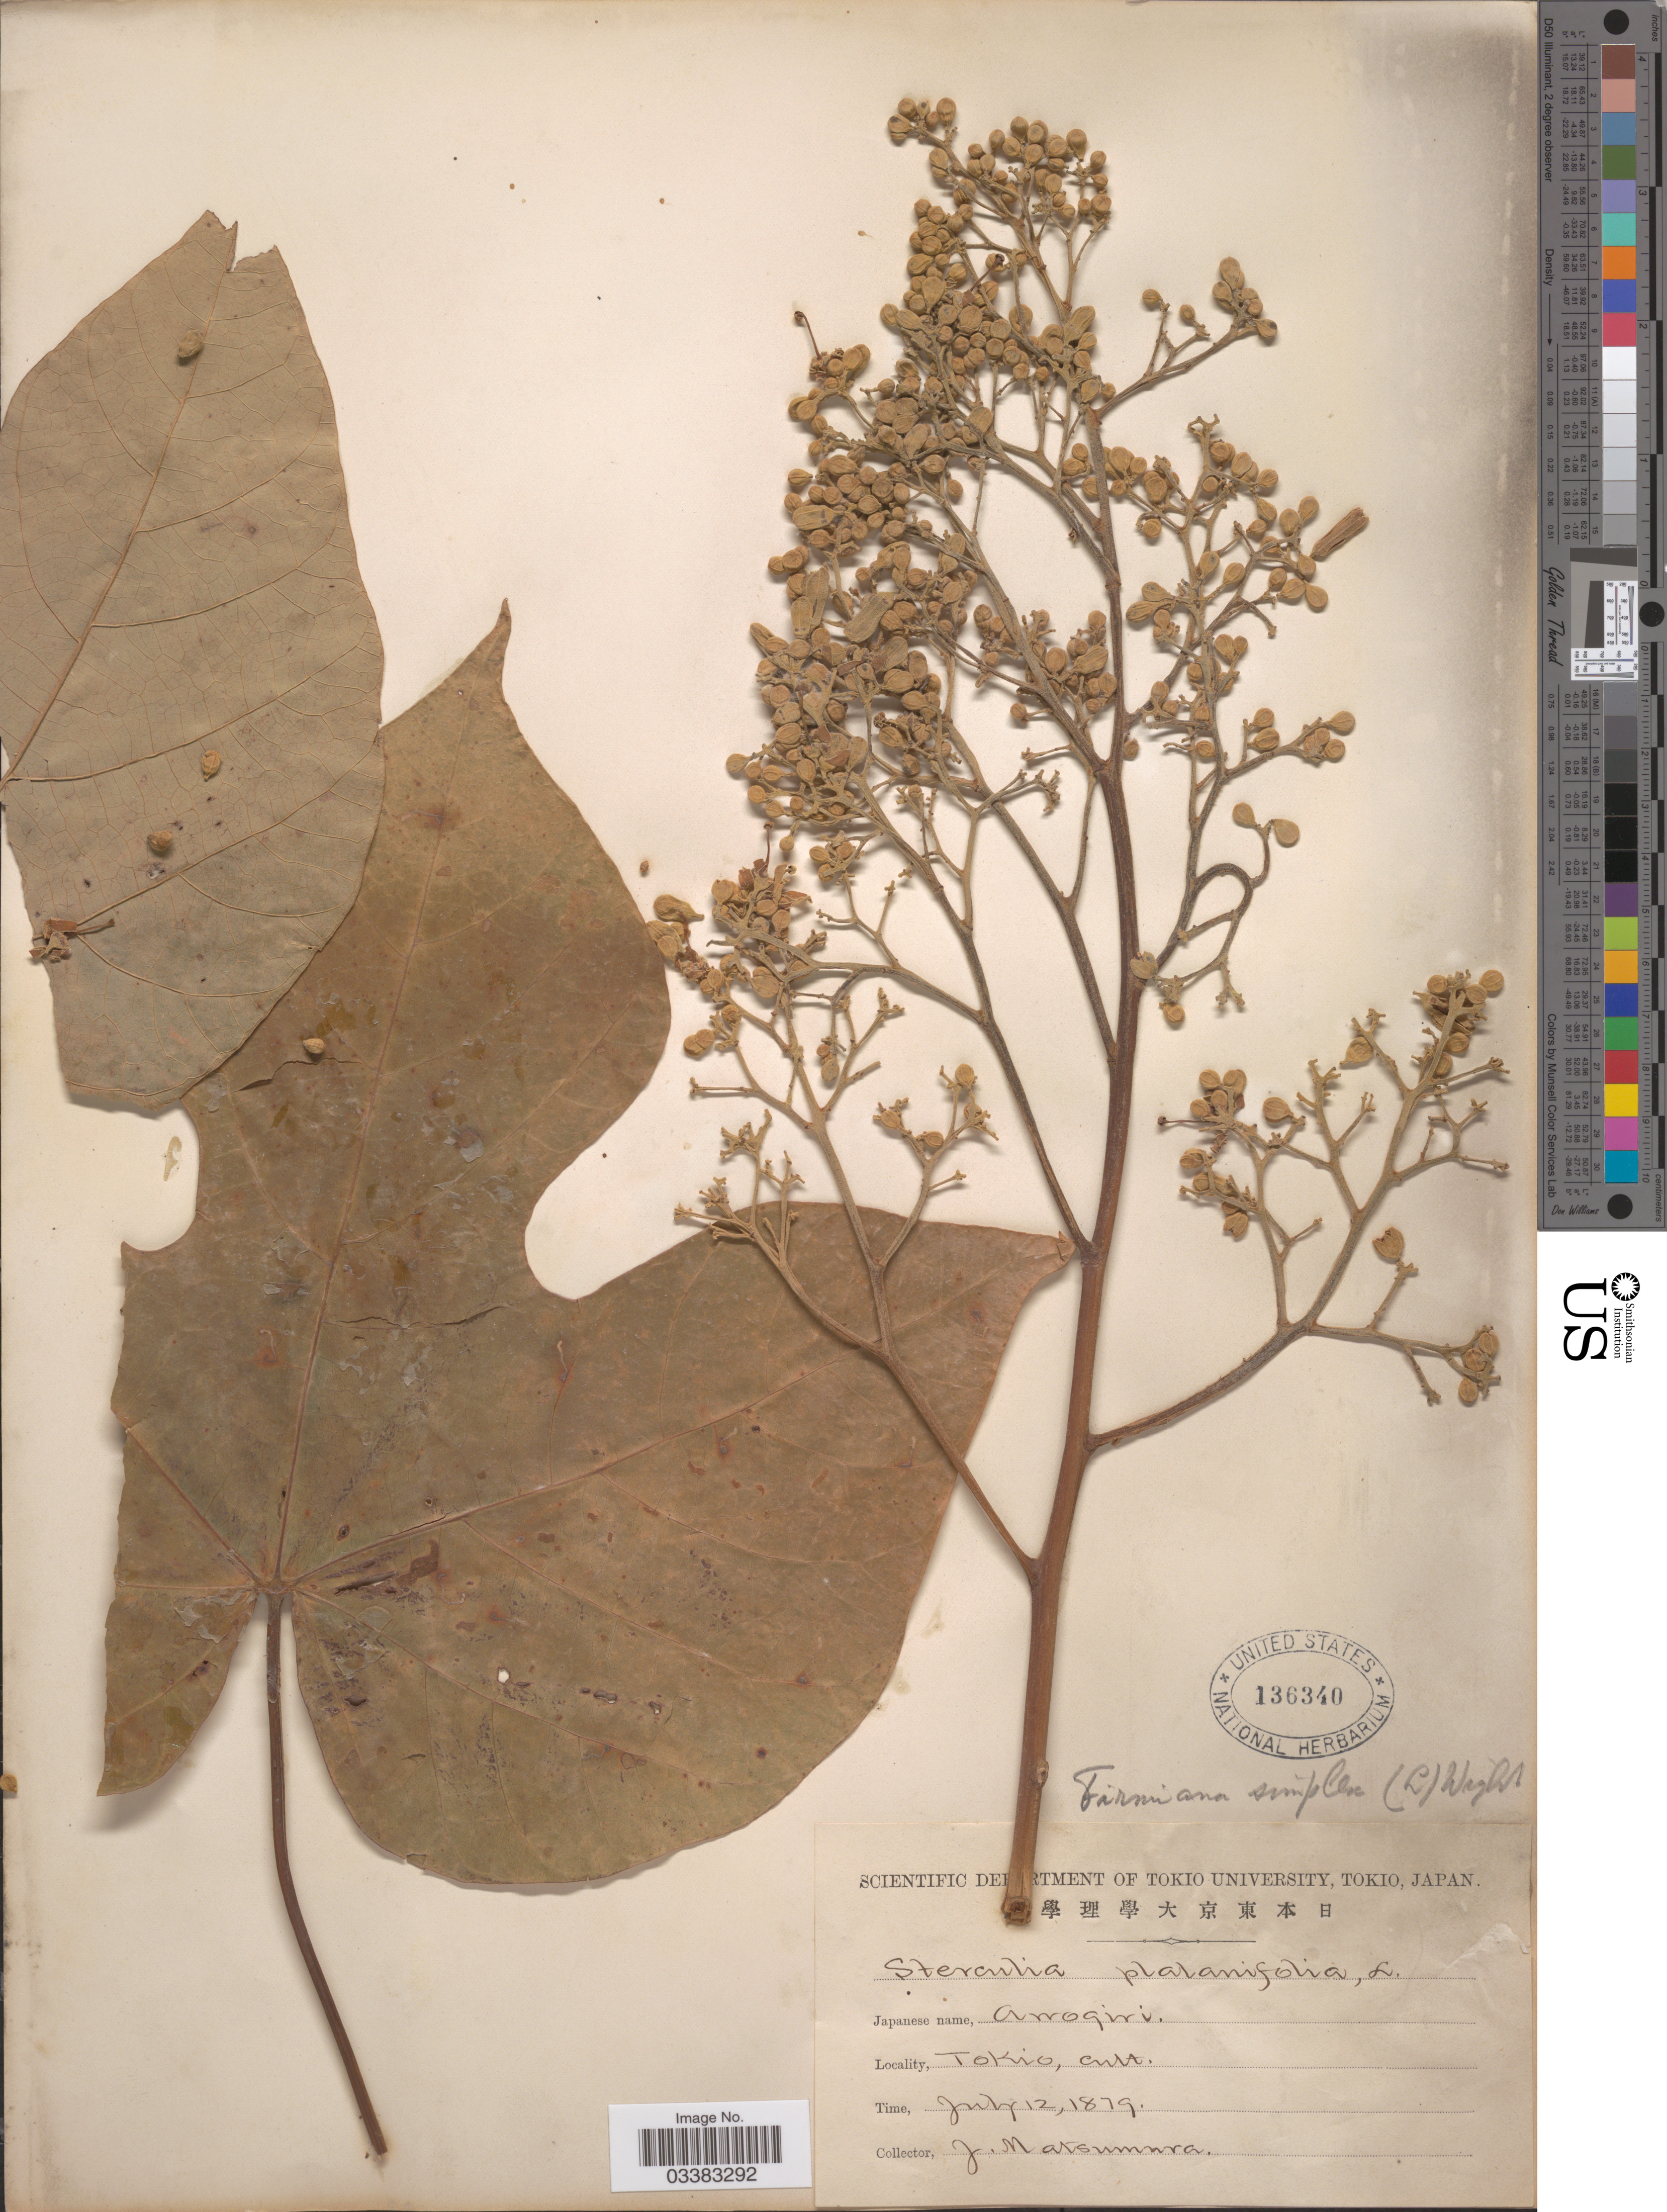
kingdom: Plantae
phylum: Tracheophyta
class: Magnoliopsida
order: Malvales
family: Malvaceae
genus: Firmiana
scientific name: Firmiana simplex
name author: (L.) W. Wight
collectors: J. Matsumura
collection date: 1879-07-12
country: Japan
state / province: Tokyo, Federal City of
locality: Tokio, cult.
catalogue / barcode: US 136340